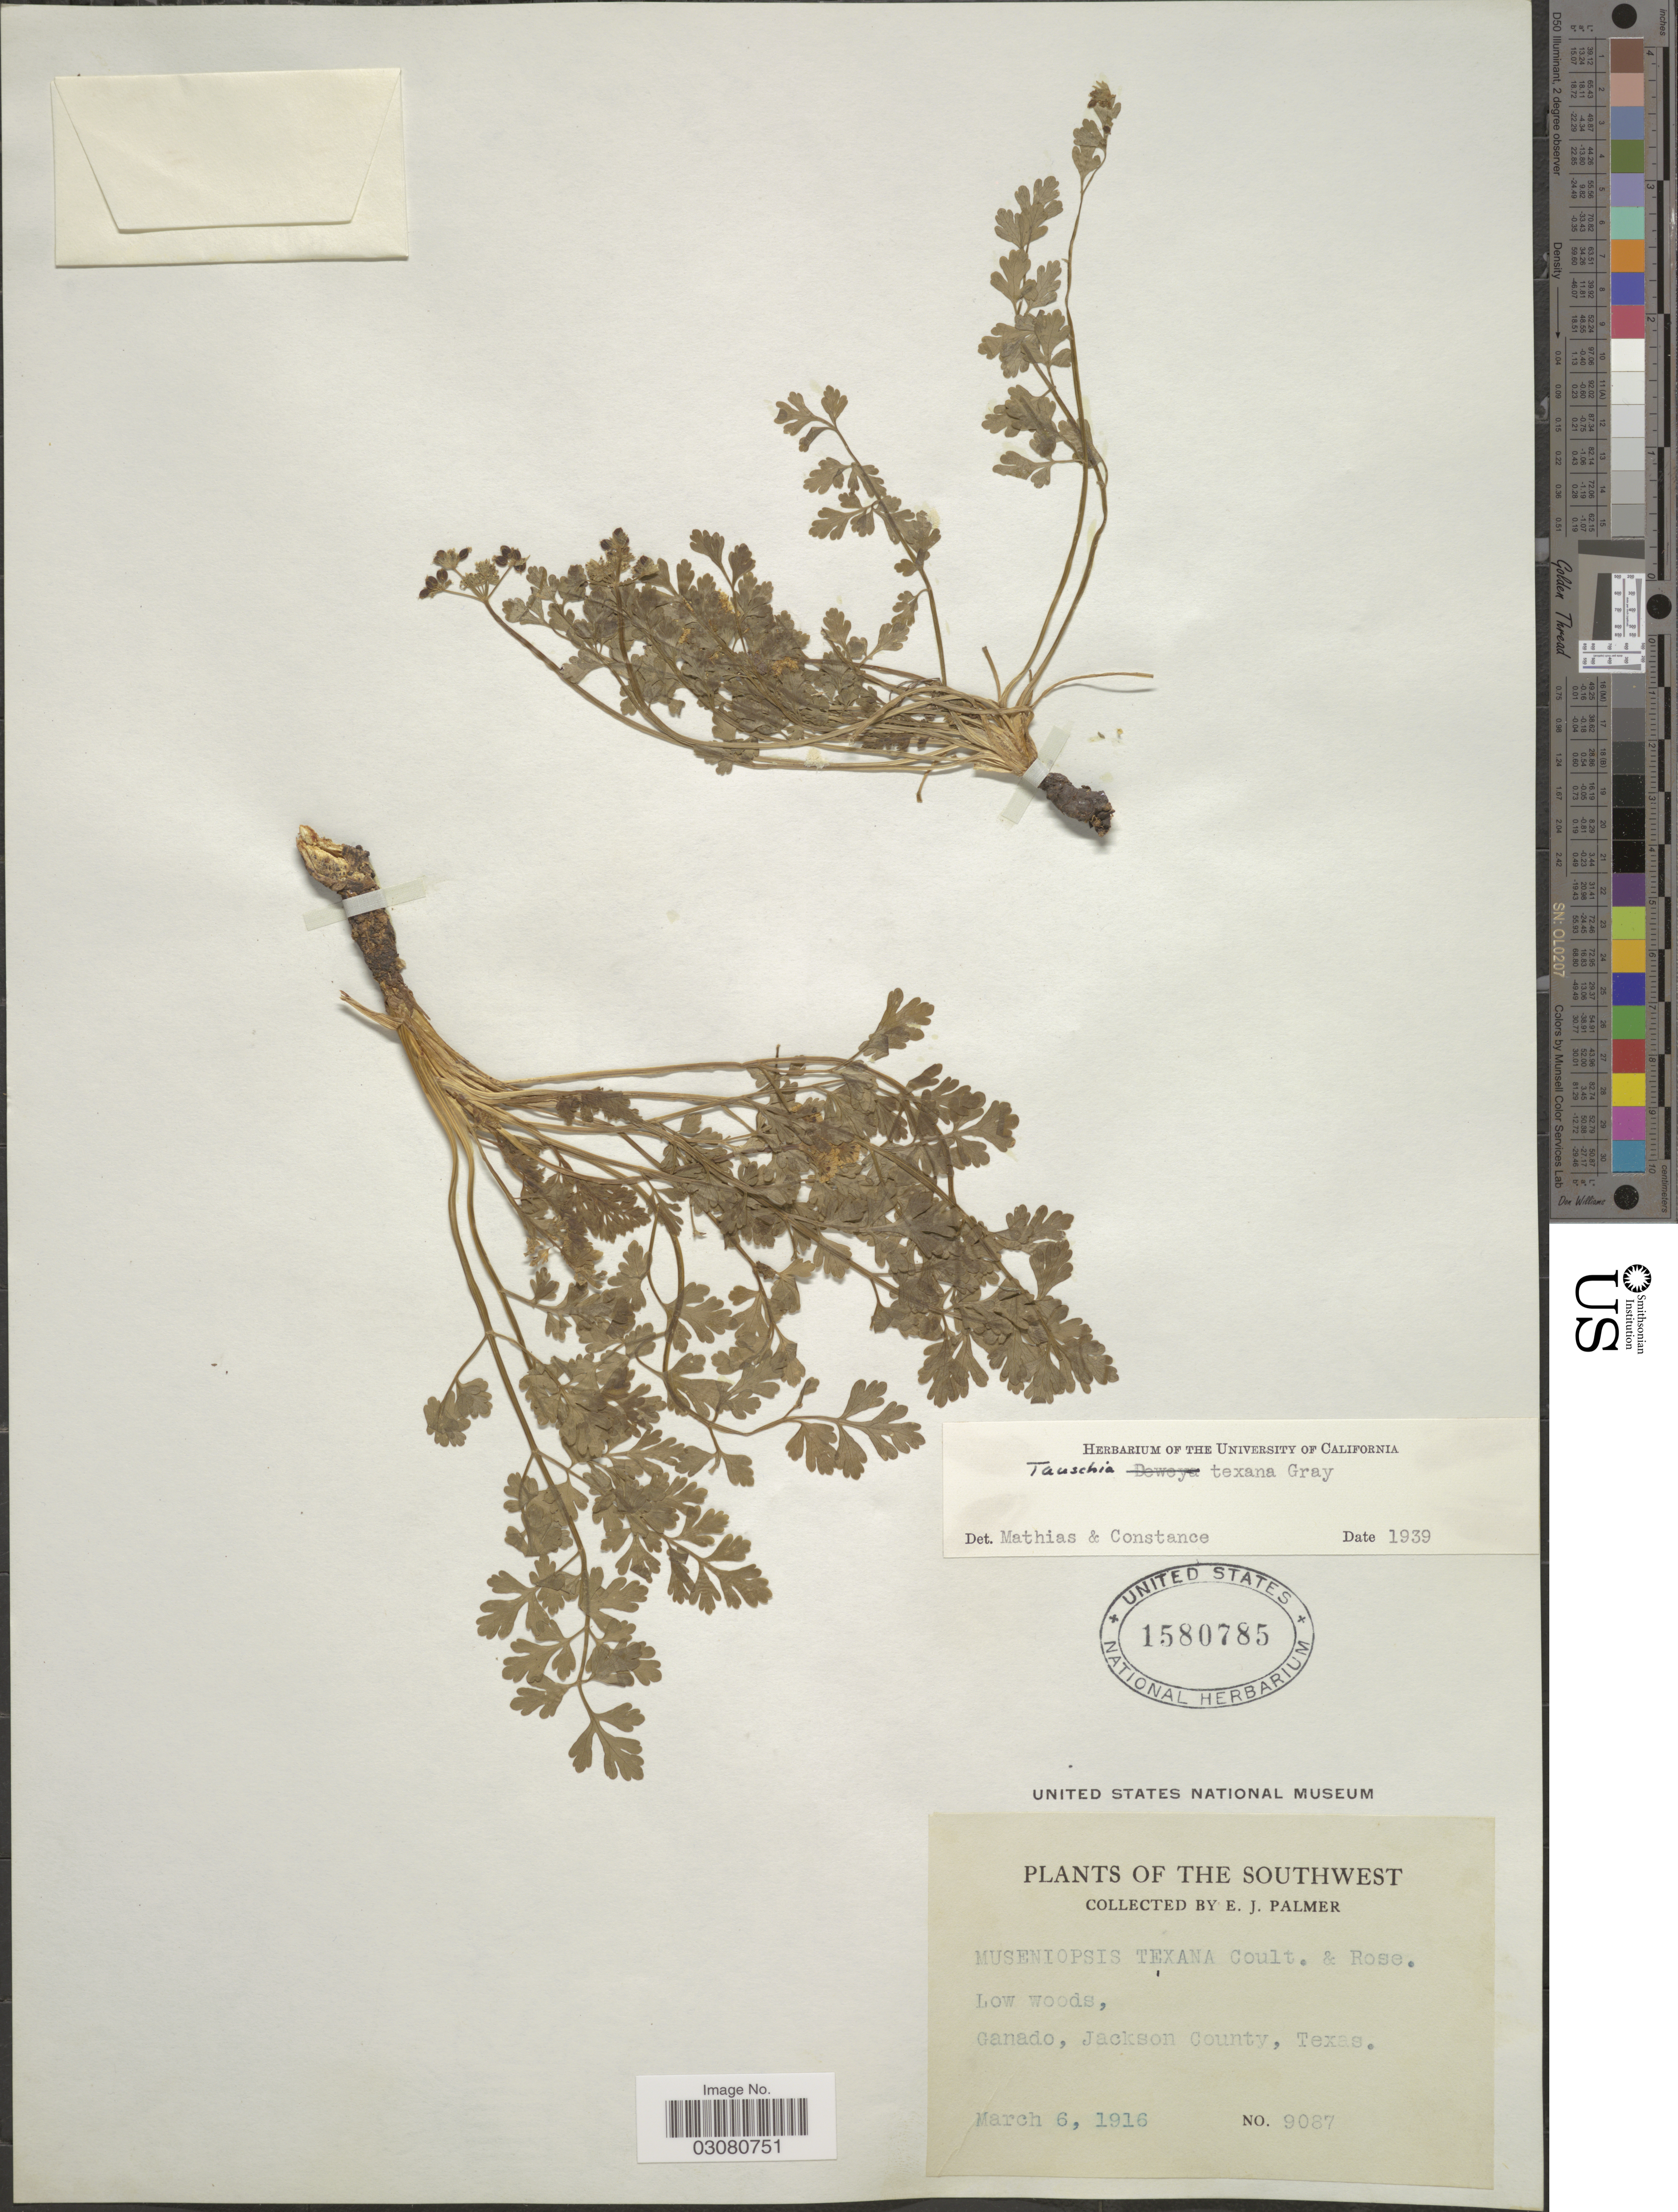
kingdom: Plantae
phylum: Tracheophyta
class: Magnoliopsida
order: Apiales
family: Apiaceae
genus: Tauschia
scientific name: Tauschia texana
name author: A. Gray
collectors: E. J. Palmer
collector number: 9087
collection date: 1916-03-06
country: United States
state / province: Texas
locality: The Southwest. Ganado, Jackson County.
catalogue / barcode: US 1580785